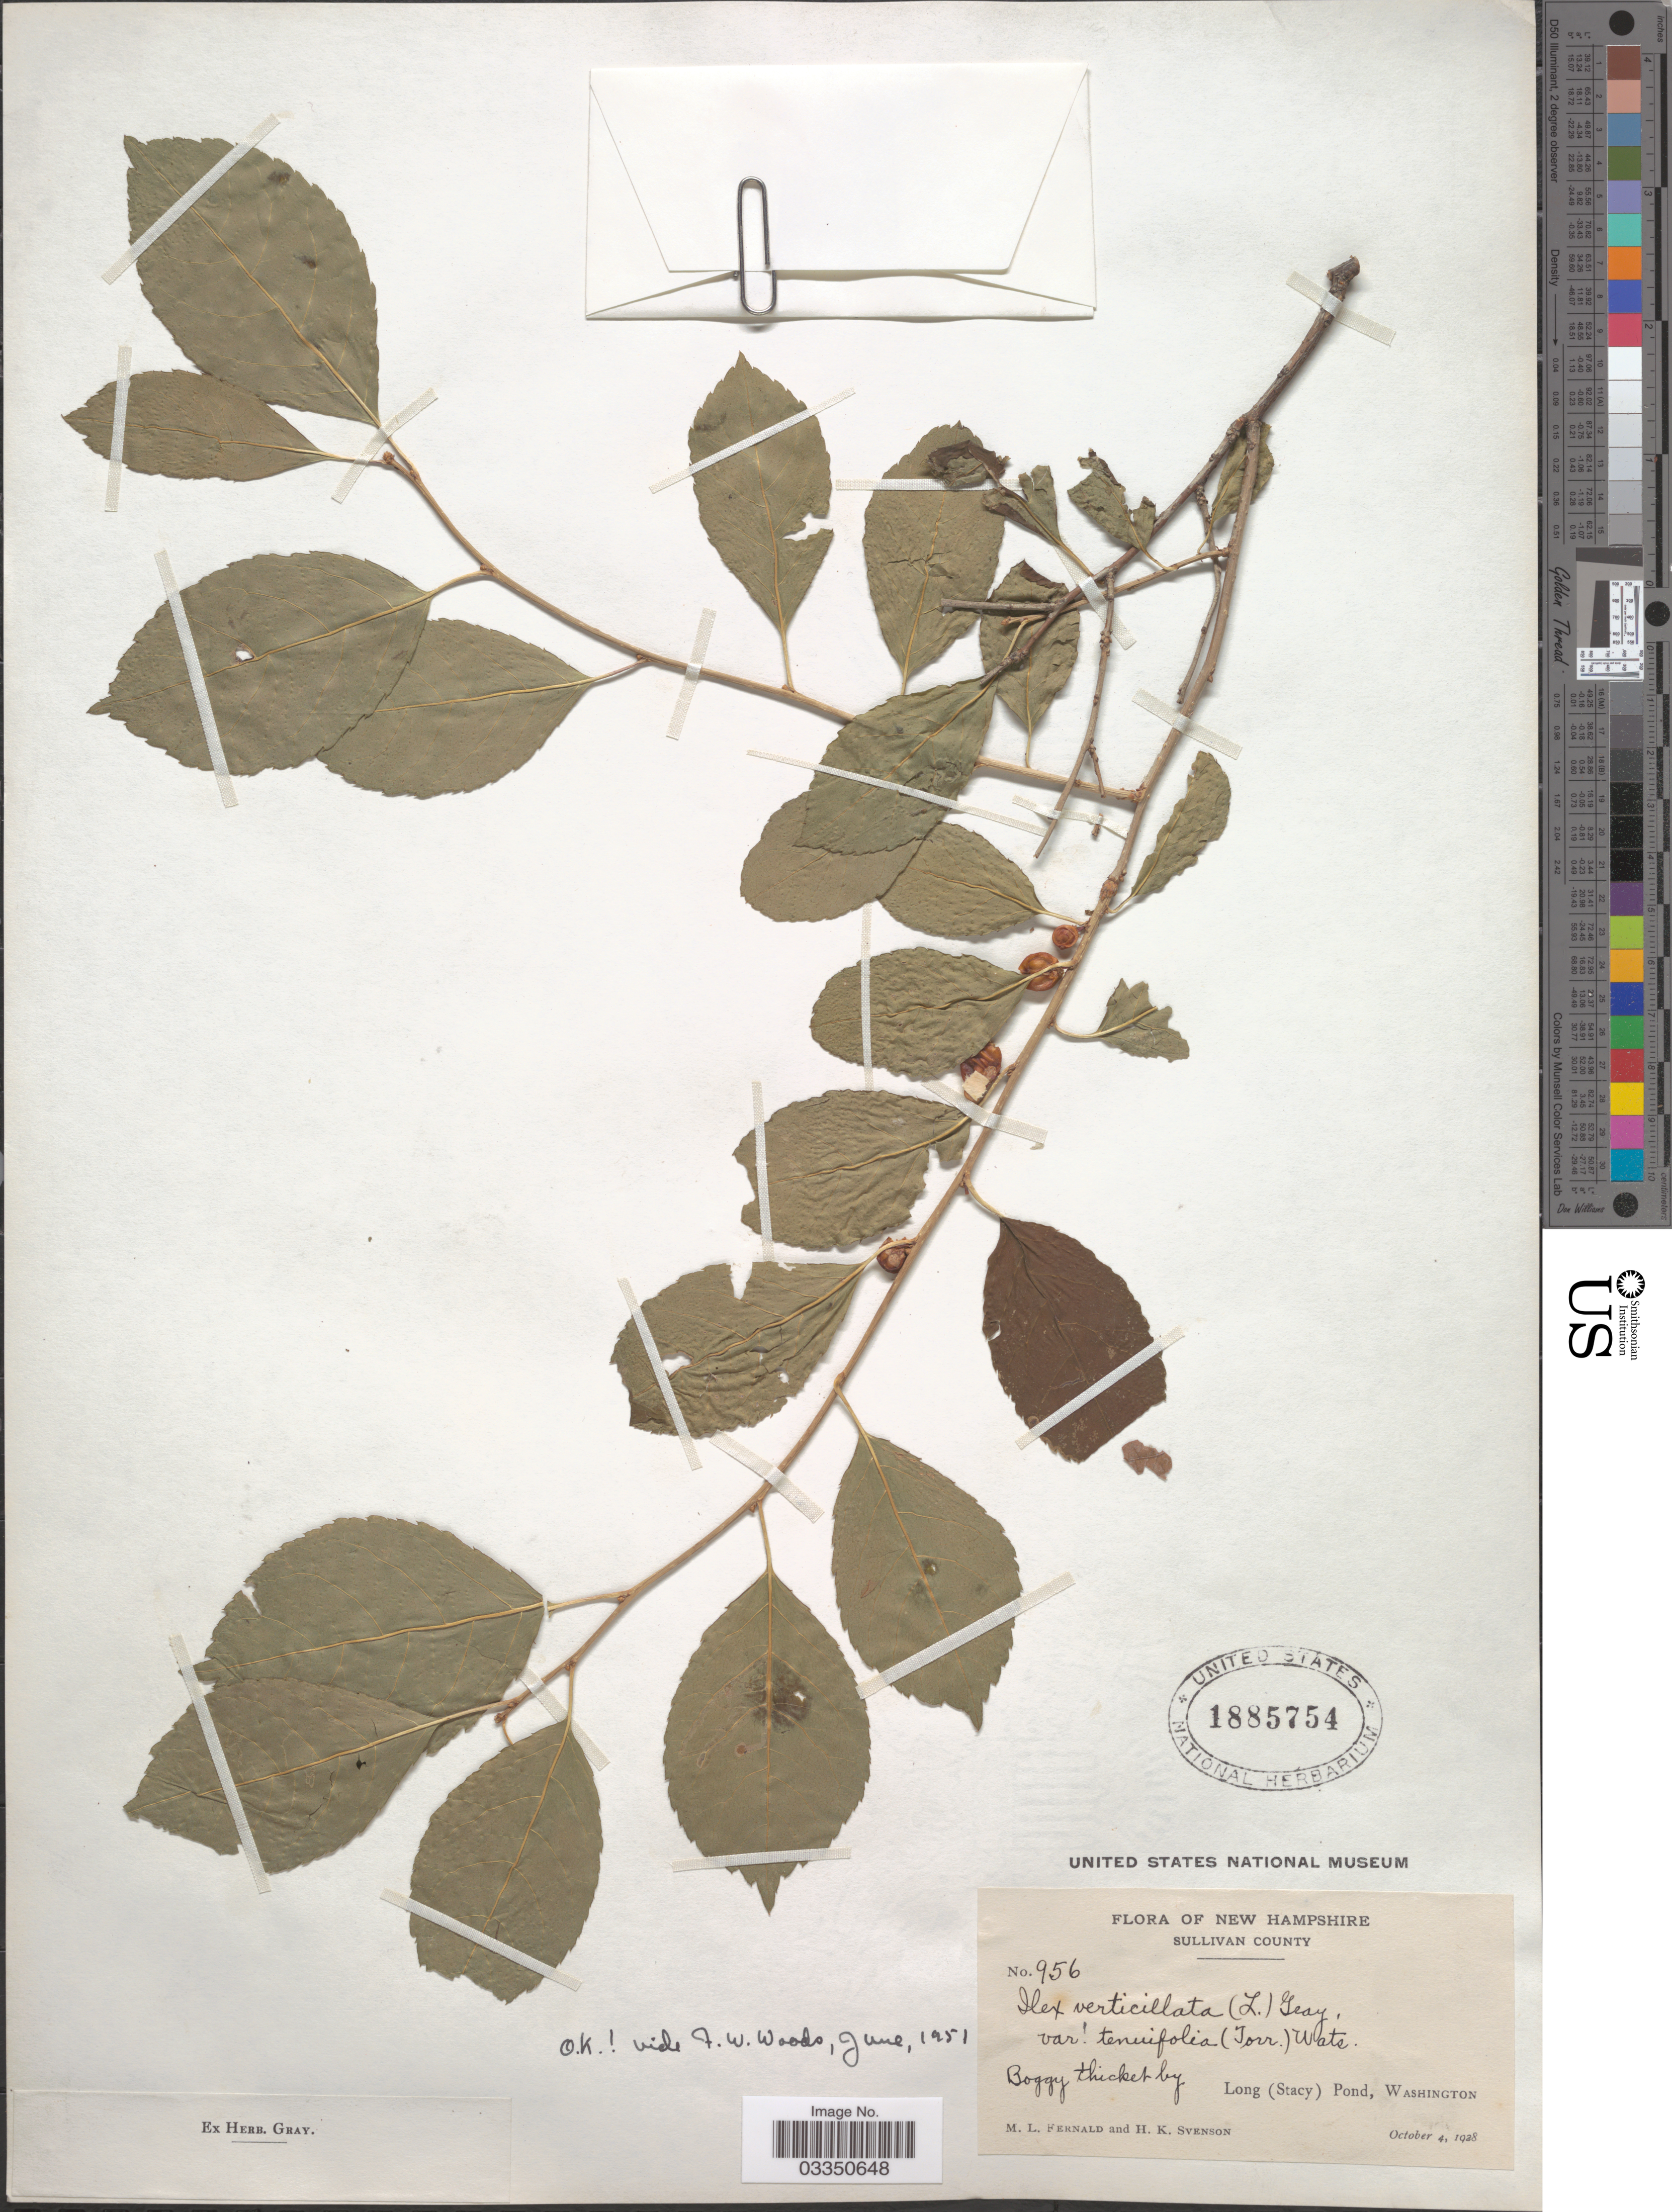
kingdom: Plantae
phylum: Tracheophyta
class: Magnoliopsida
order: Aquifoliales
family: Aquifoliaceae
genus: Ilex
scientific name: Ilex verticillata var. tenuifolia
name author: (Torr.) S. Watson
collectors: M. L. Fernald & H. K. Svenson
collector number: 956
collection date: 1928-10-04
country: United States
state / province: Washington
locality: Sullivan County [unsure placement] Long (Stacy) Pond, Washington.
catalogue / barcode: US 1885754